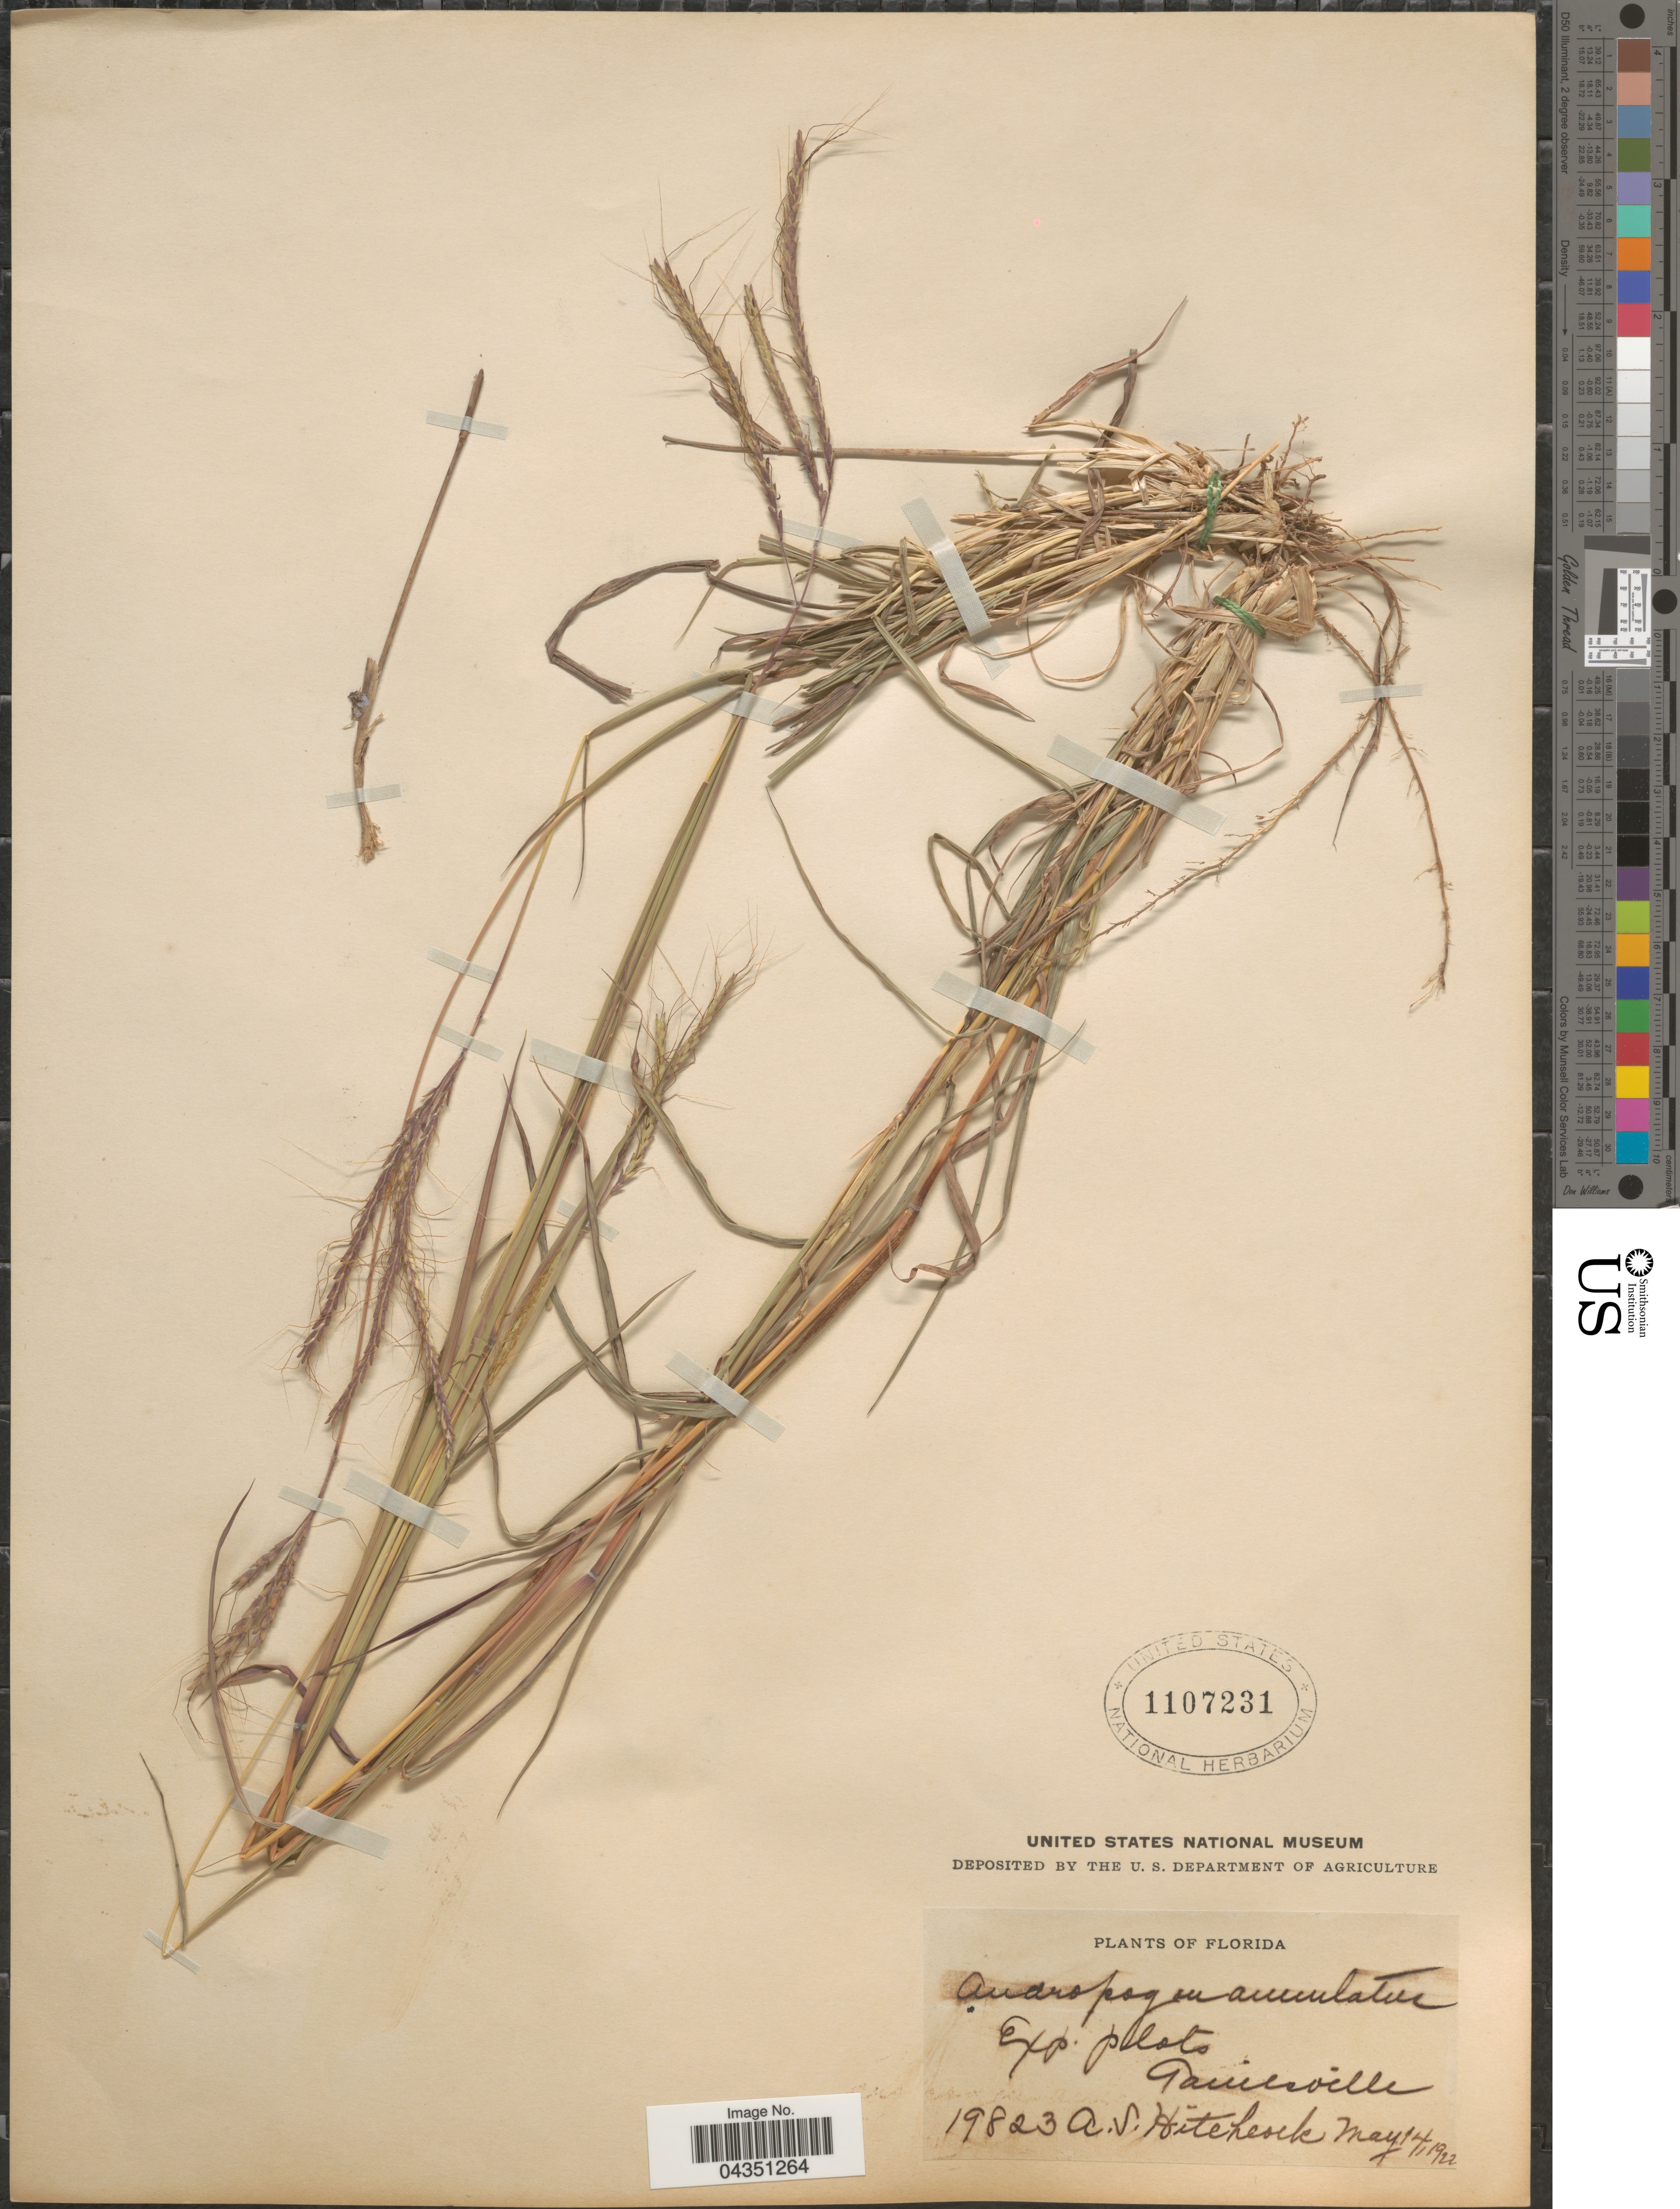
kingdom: Plantae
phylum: Tracheophyta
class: Liliopsida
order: Poales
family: Poaceae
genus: Dichanthium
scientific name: Dichanthium aristatum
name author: (Poir.) C.E. Hubb.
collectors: A. S. Hitchcock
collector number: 19823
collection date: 1922-05-14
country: United States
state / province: Florida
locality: Exp. plots Gainesville.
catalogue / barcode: US 1107231